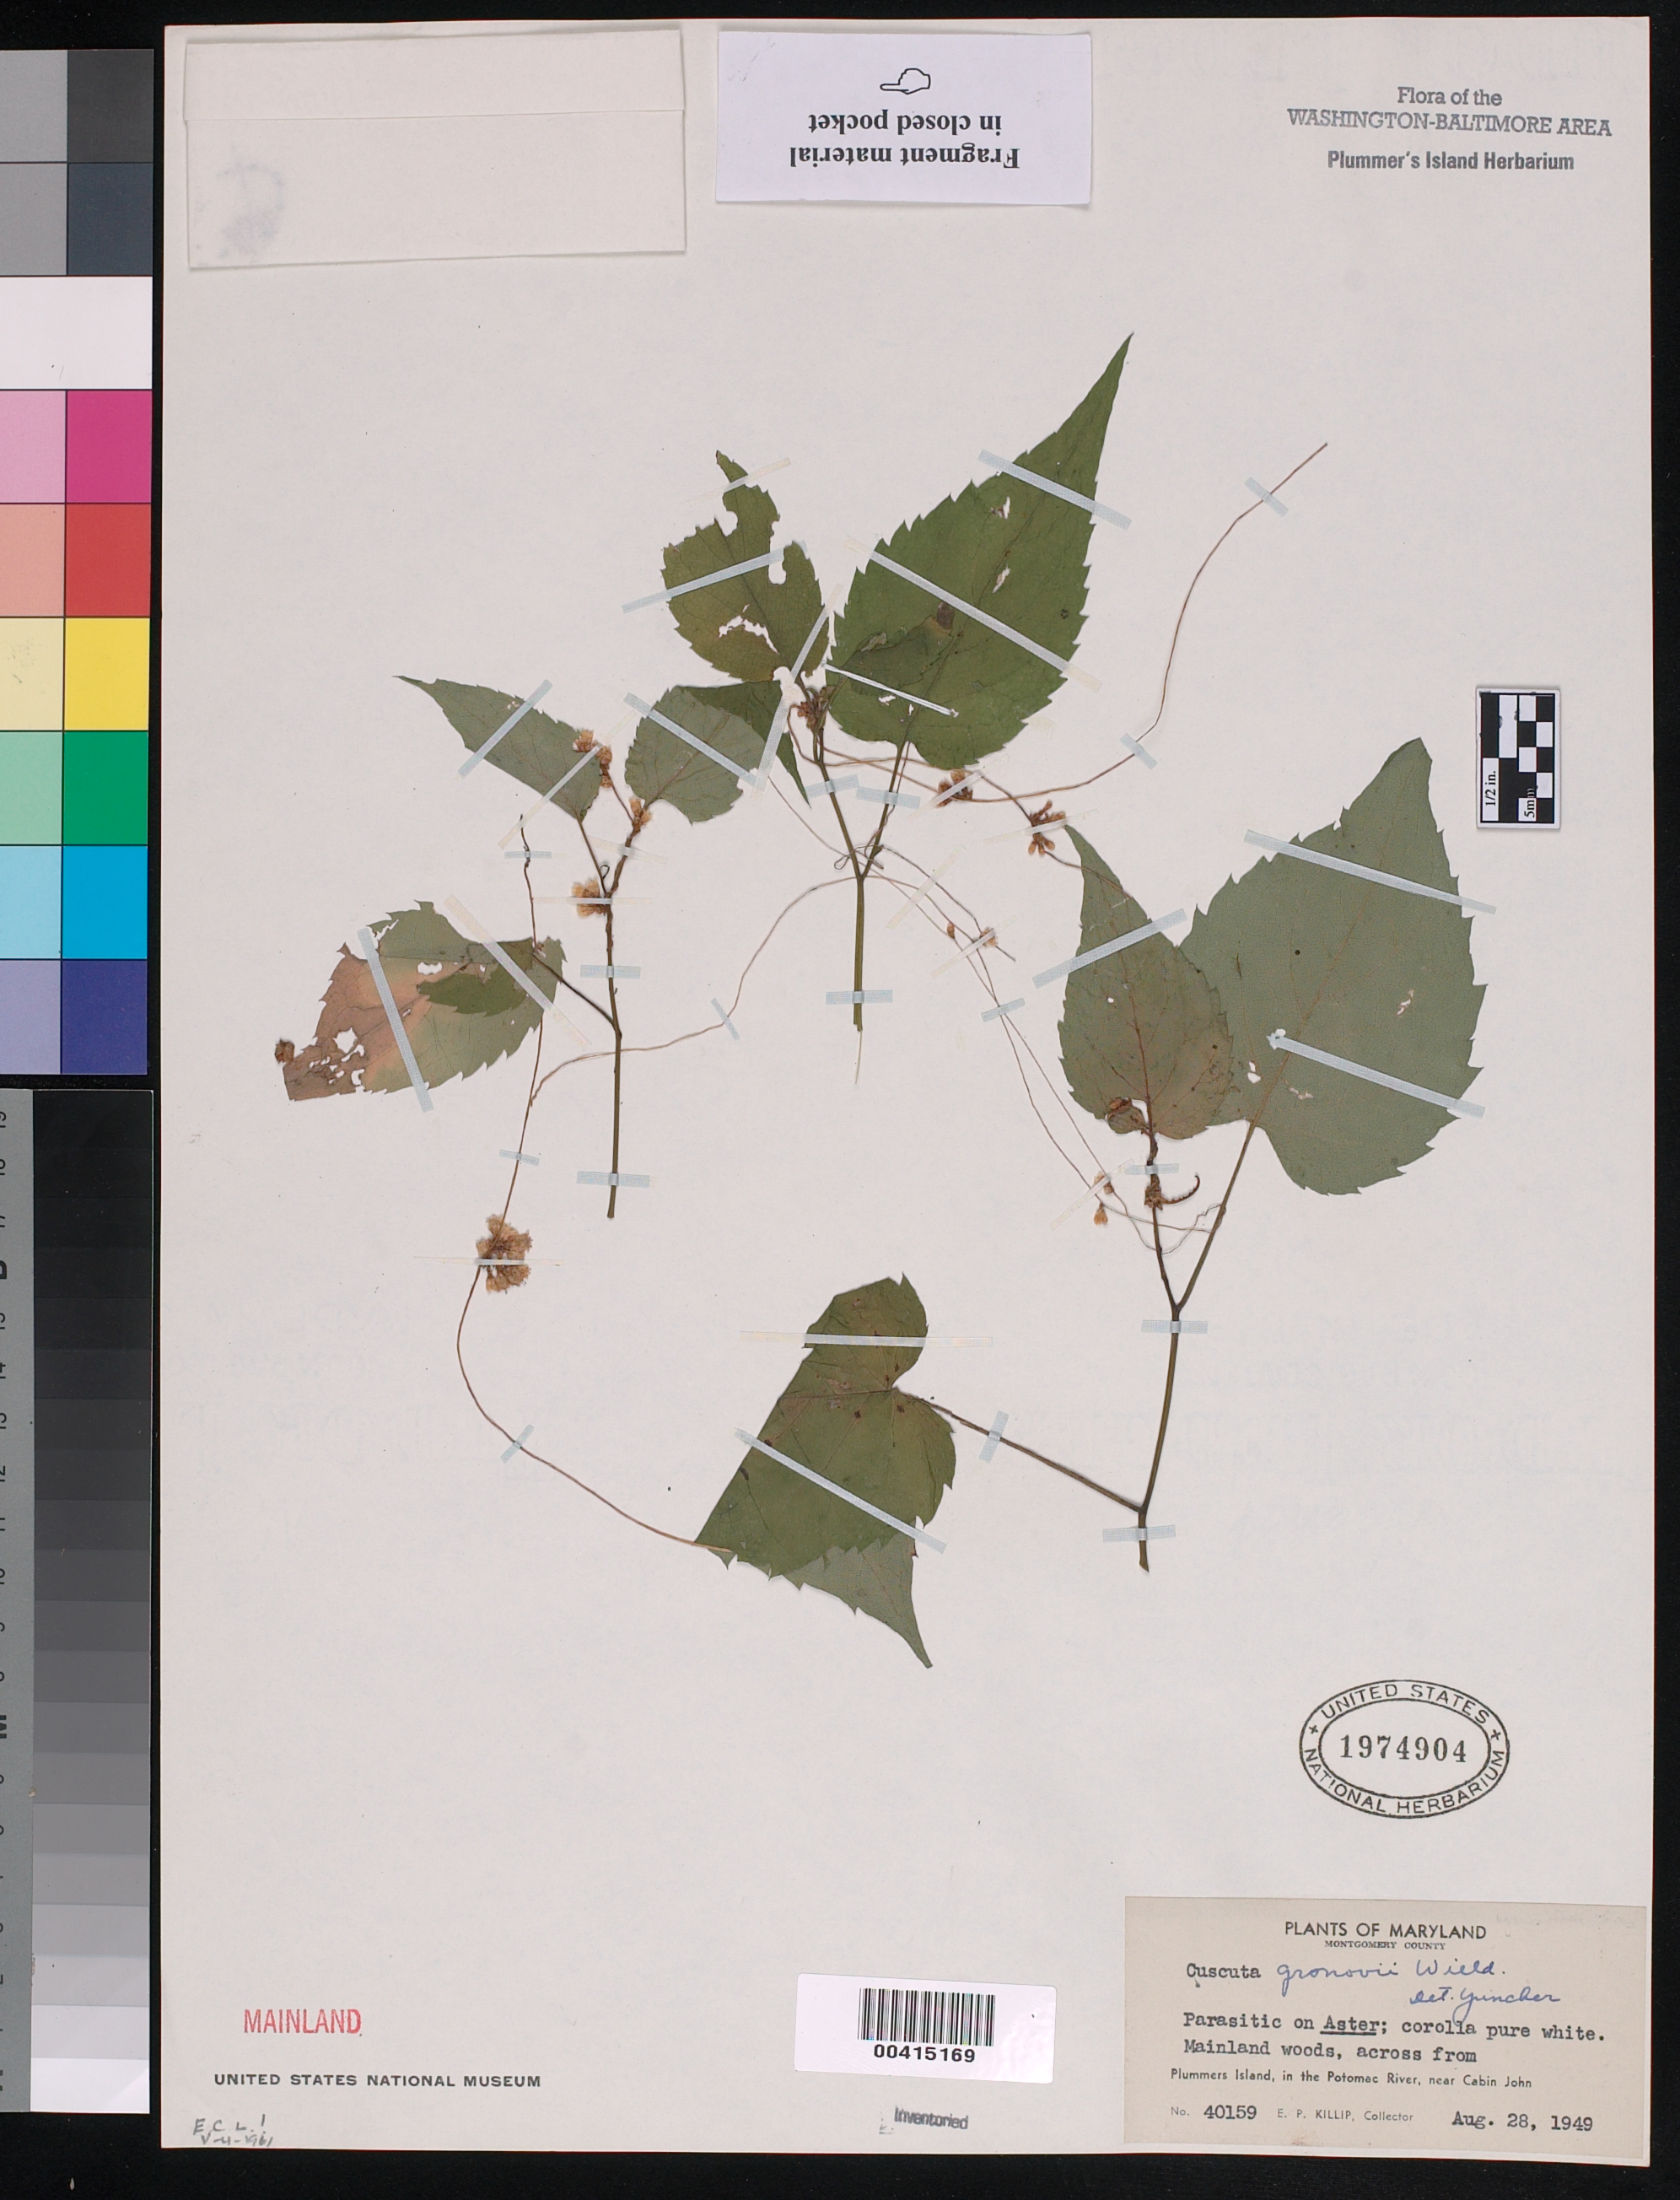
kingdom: Plantae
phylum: Tracheophyta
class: Magnoliopsida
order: Solanales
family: Convolvulaceae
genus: Cuscuta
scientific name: Cuscuta gronovii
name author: Willd. ex Schult.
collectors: E. P. Killip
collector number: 40159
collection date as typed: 28 Aug 1949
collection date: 1949-08-28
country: United States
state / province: Maryland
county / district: Montgomery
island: Plummers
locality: Plummer's Island C. & O. Canal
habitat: Woods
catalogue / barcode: US 1974904